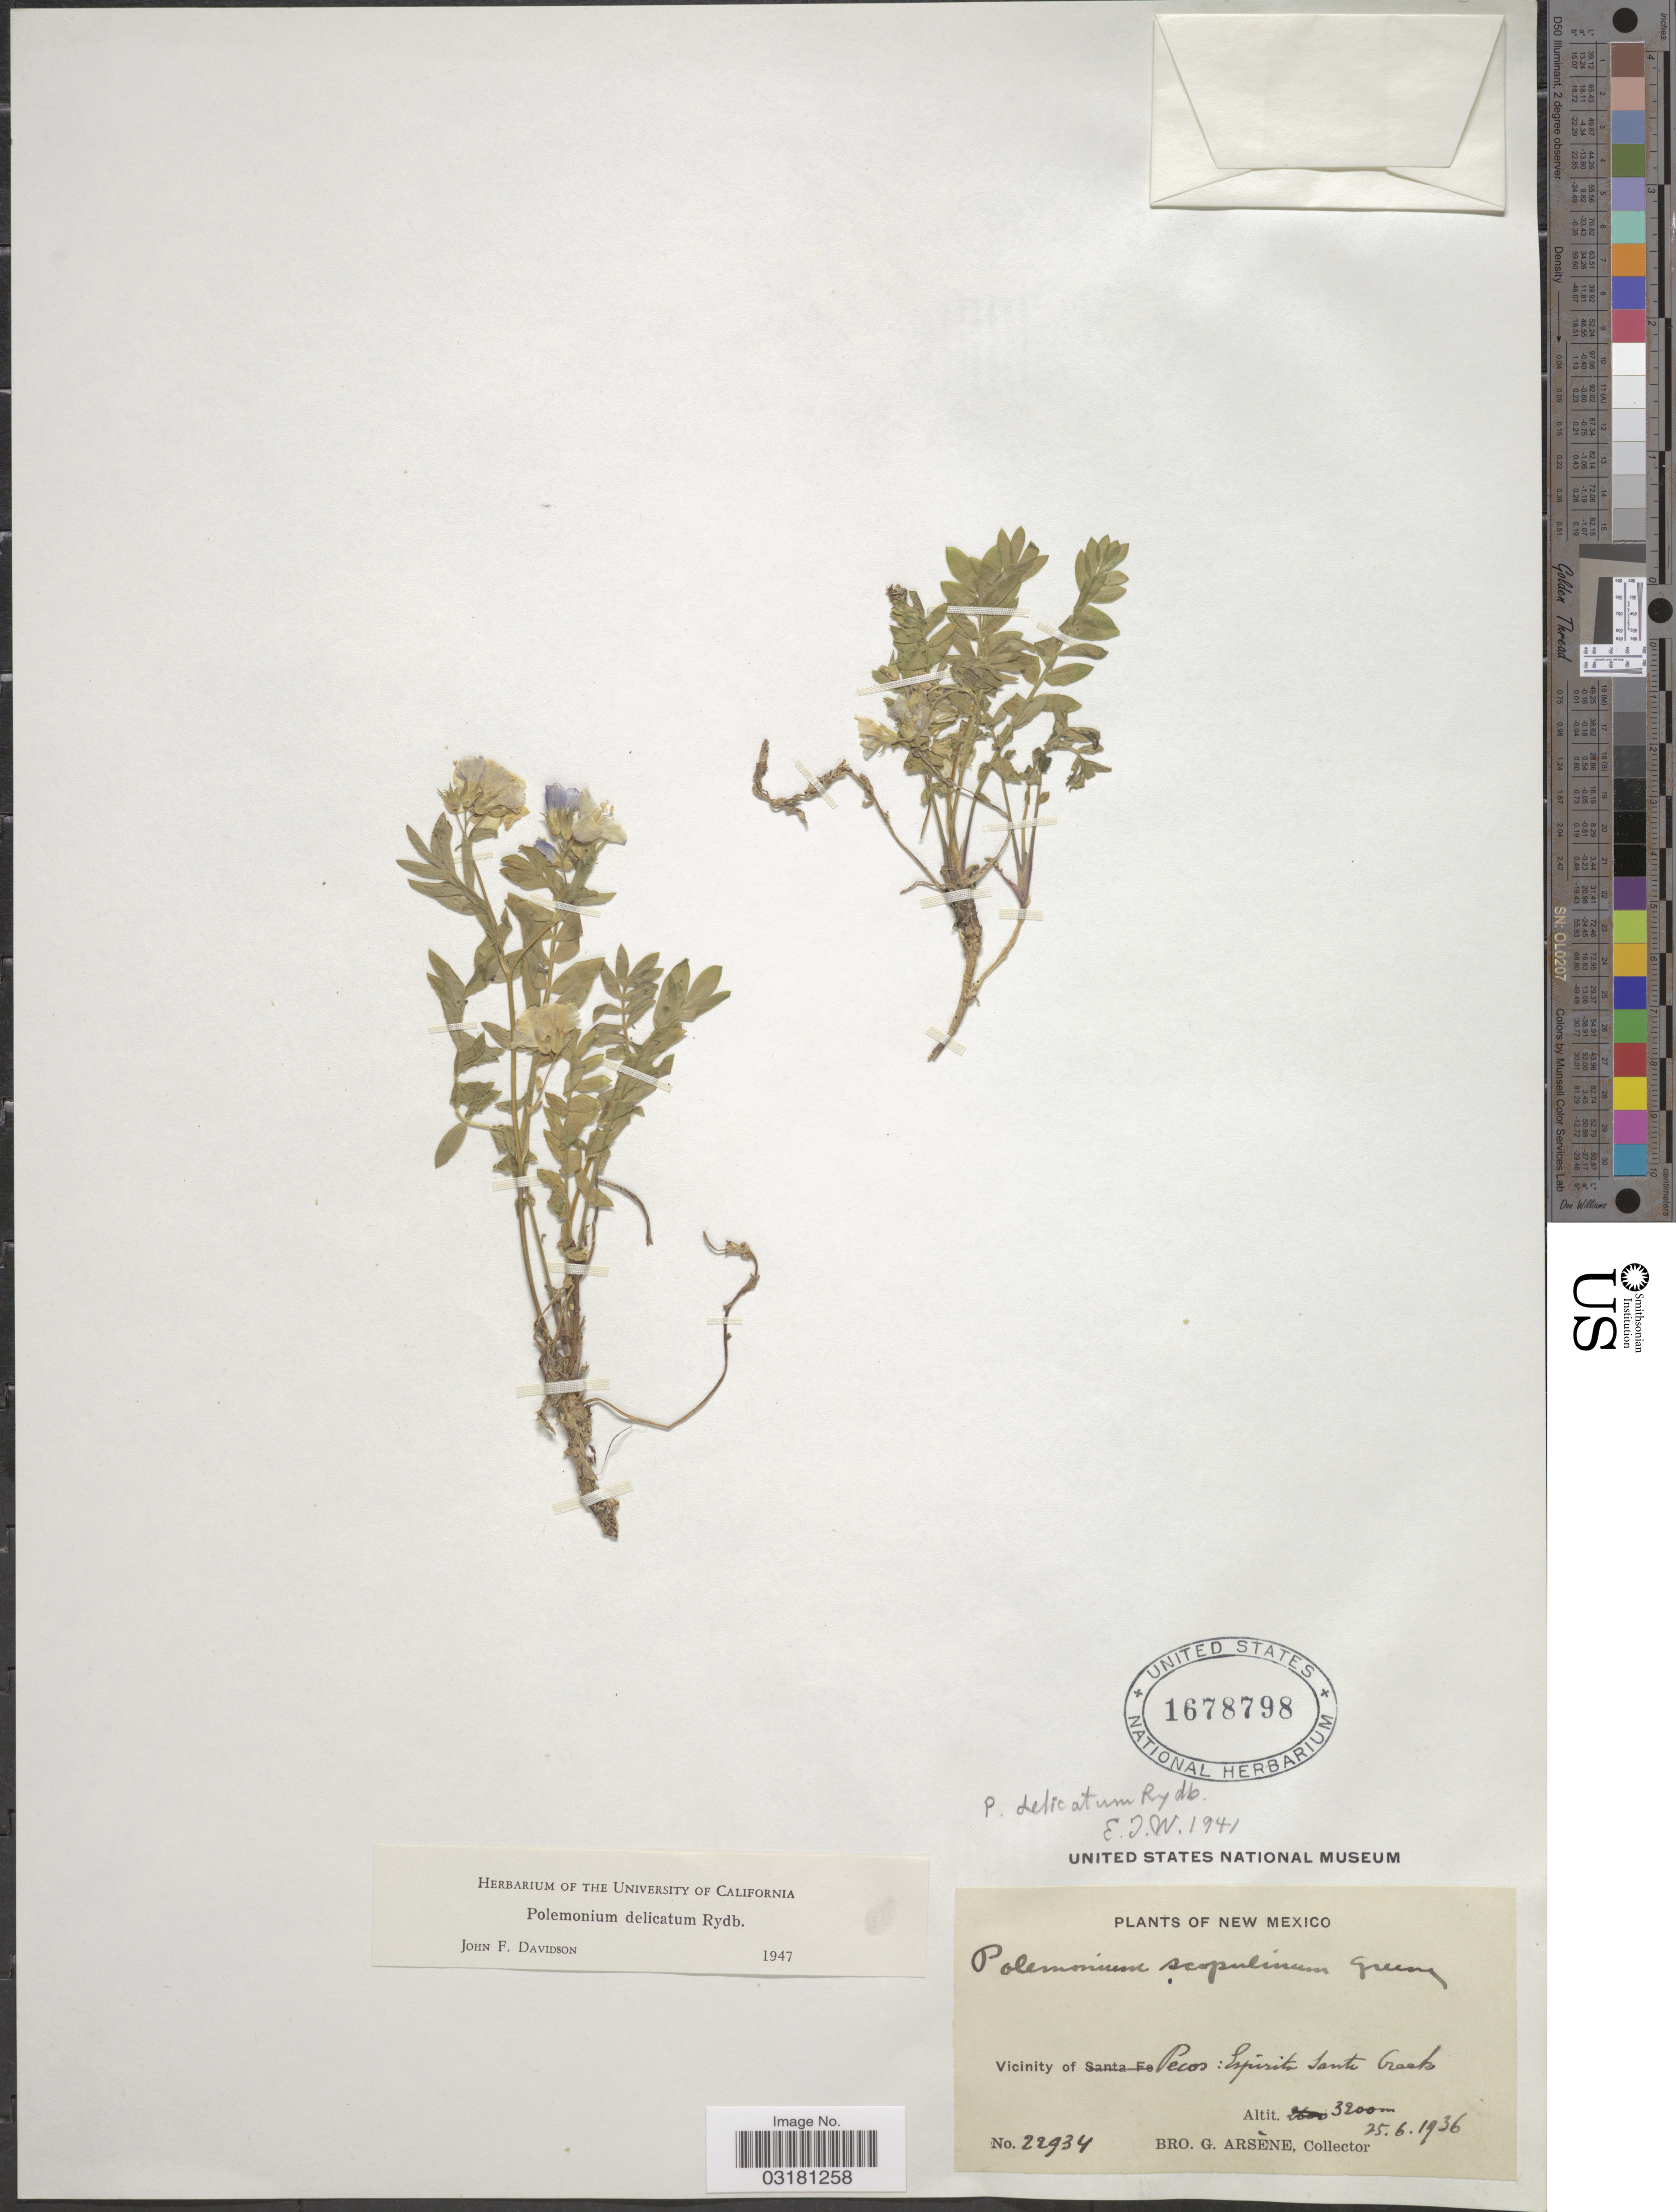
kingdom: Plantae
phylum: Tracheophyta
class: Magnoliopsida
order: Ericales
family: Polemoniaceae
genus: Polemonium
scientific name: Polemonium delicatum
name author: Rydb.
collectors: Bro. G. Arsène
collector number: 22934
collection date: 1936-06-25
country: United States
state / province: New Mexico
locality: Vicinity of Pecos: Espirito Santo Creeks.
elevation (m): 3200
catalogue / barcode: US 1678798